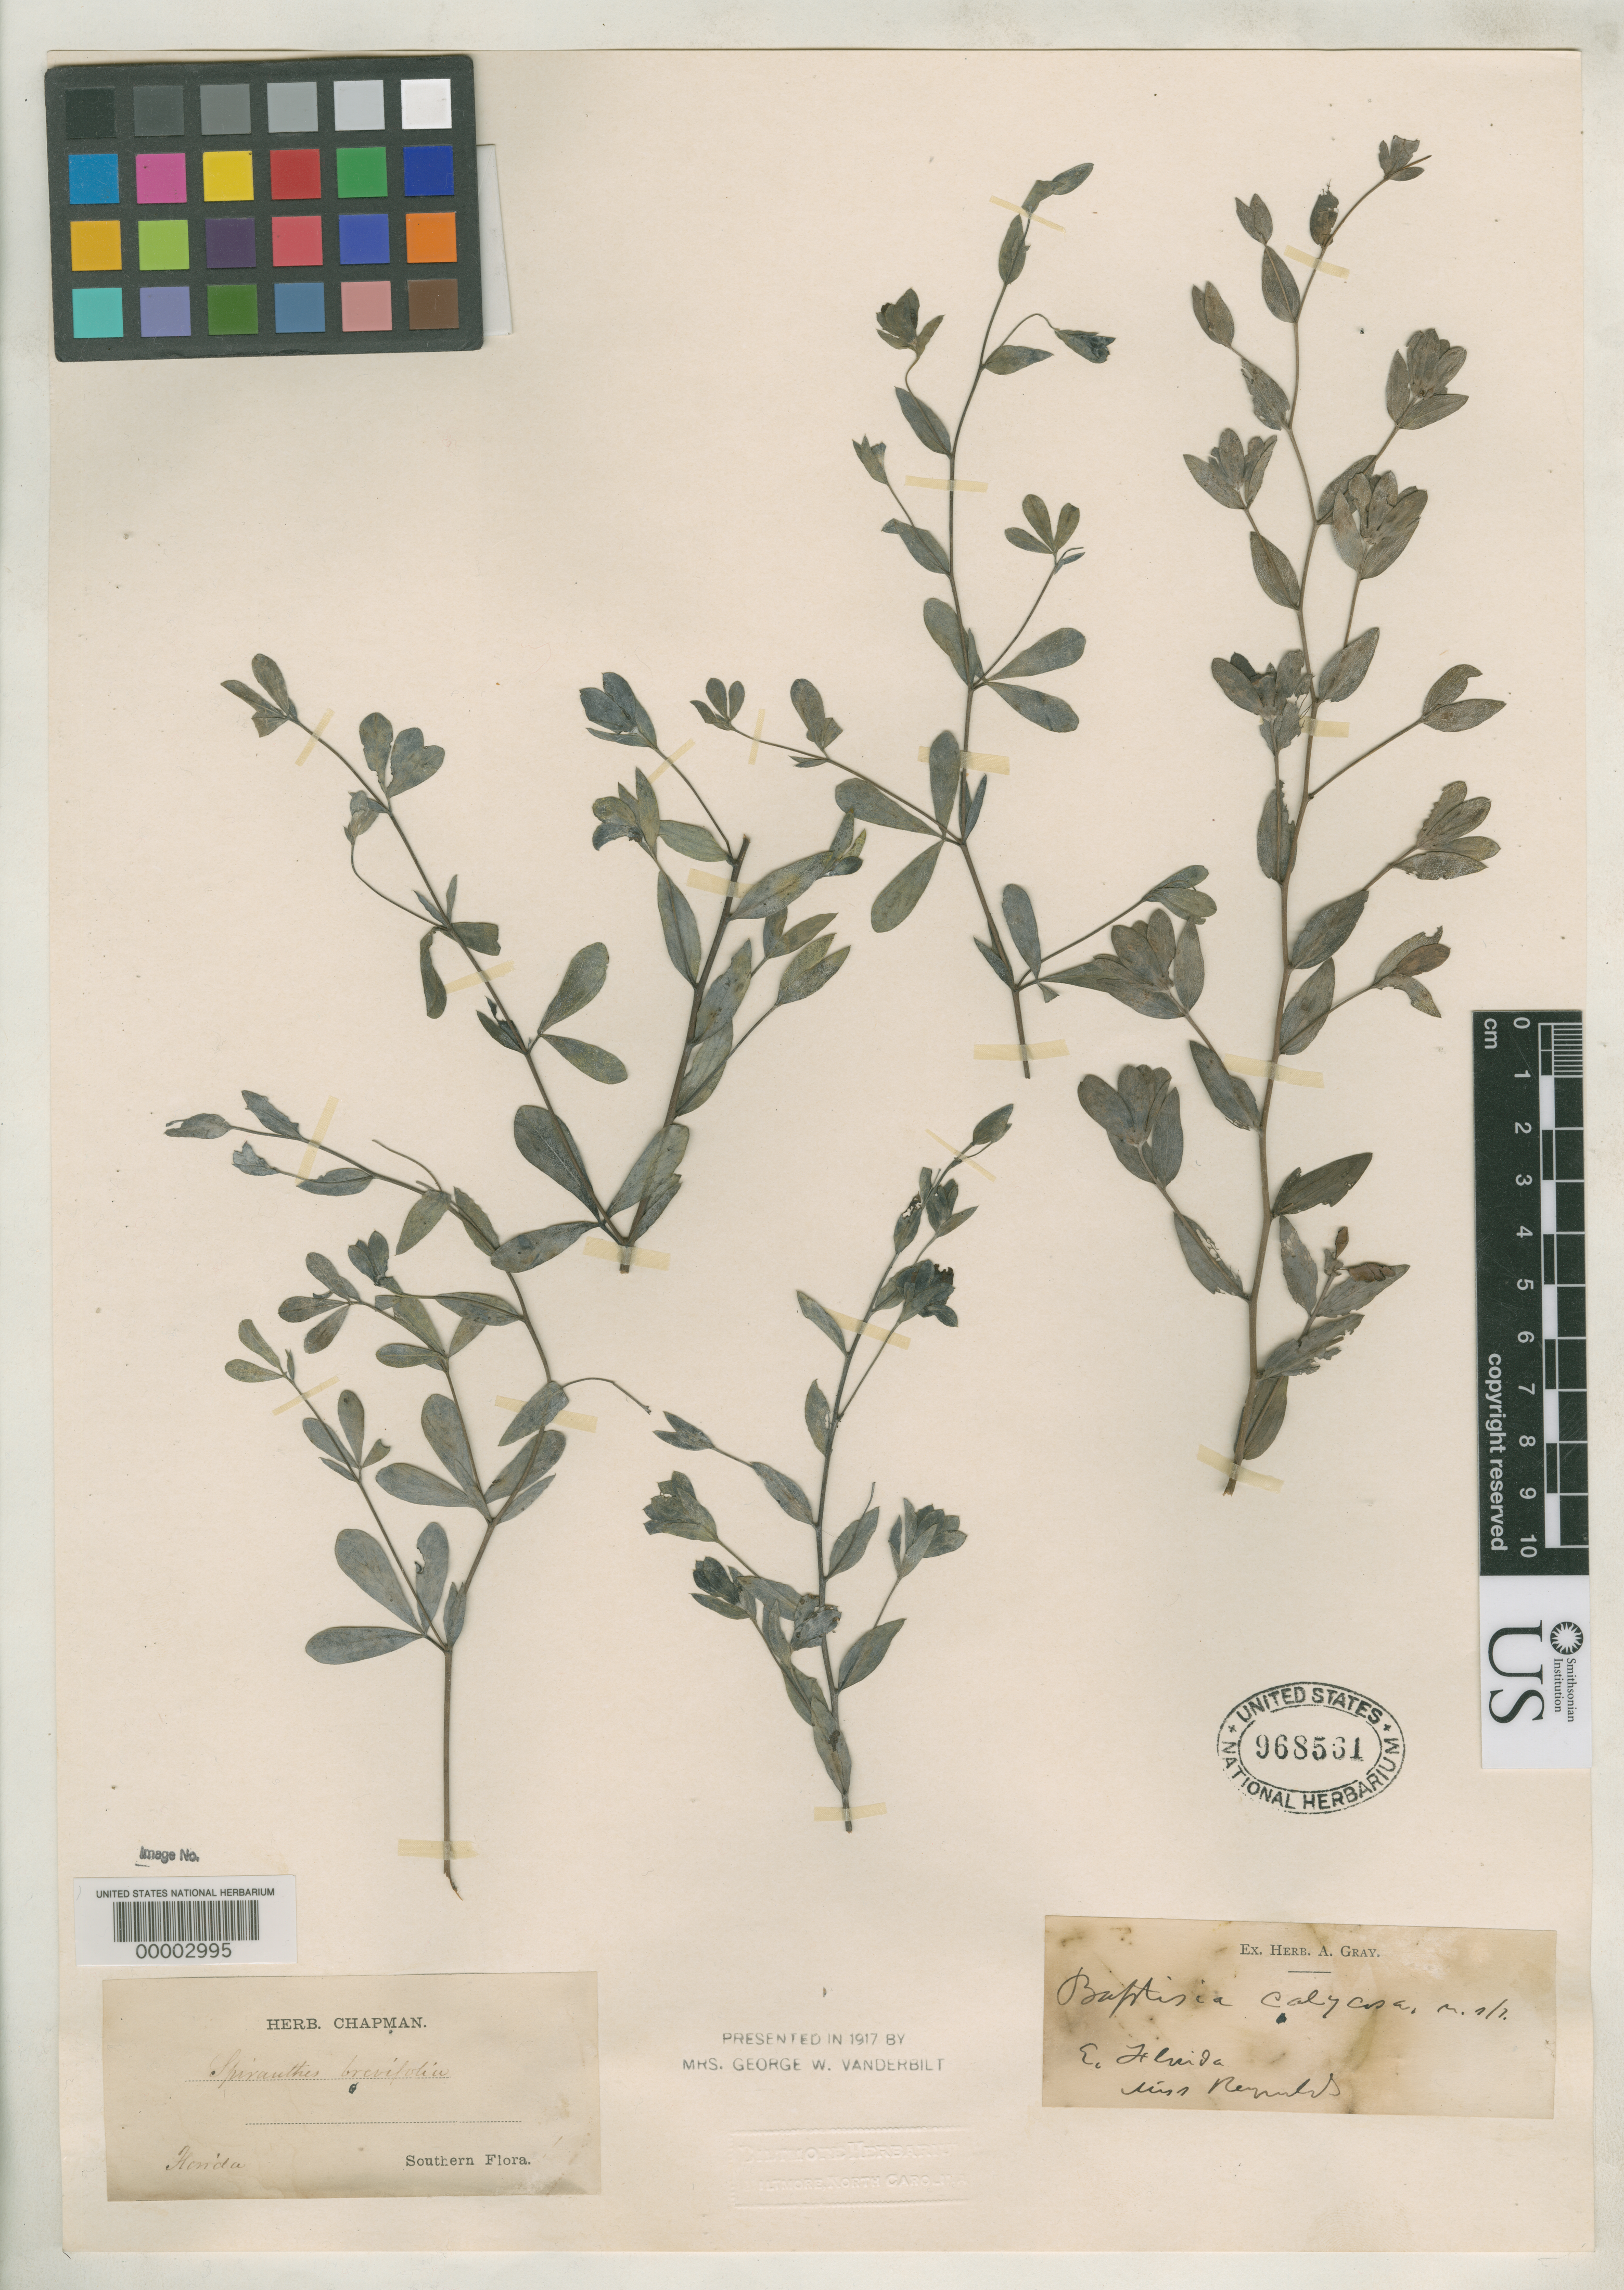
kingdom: Plantae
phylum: Tracheophyta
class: Magnoliopsida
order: Fabales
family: Fabaceae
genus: Baptisia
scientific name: Baptisia calycosa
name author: Canby & Chapm.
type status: Type Collection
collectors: M. Reynolds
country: United States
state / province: Florida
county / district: St. Johns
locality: St. Augustine.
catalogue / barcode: US 968561